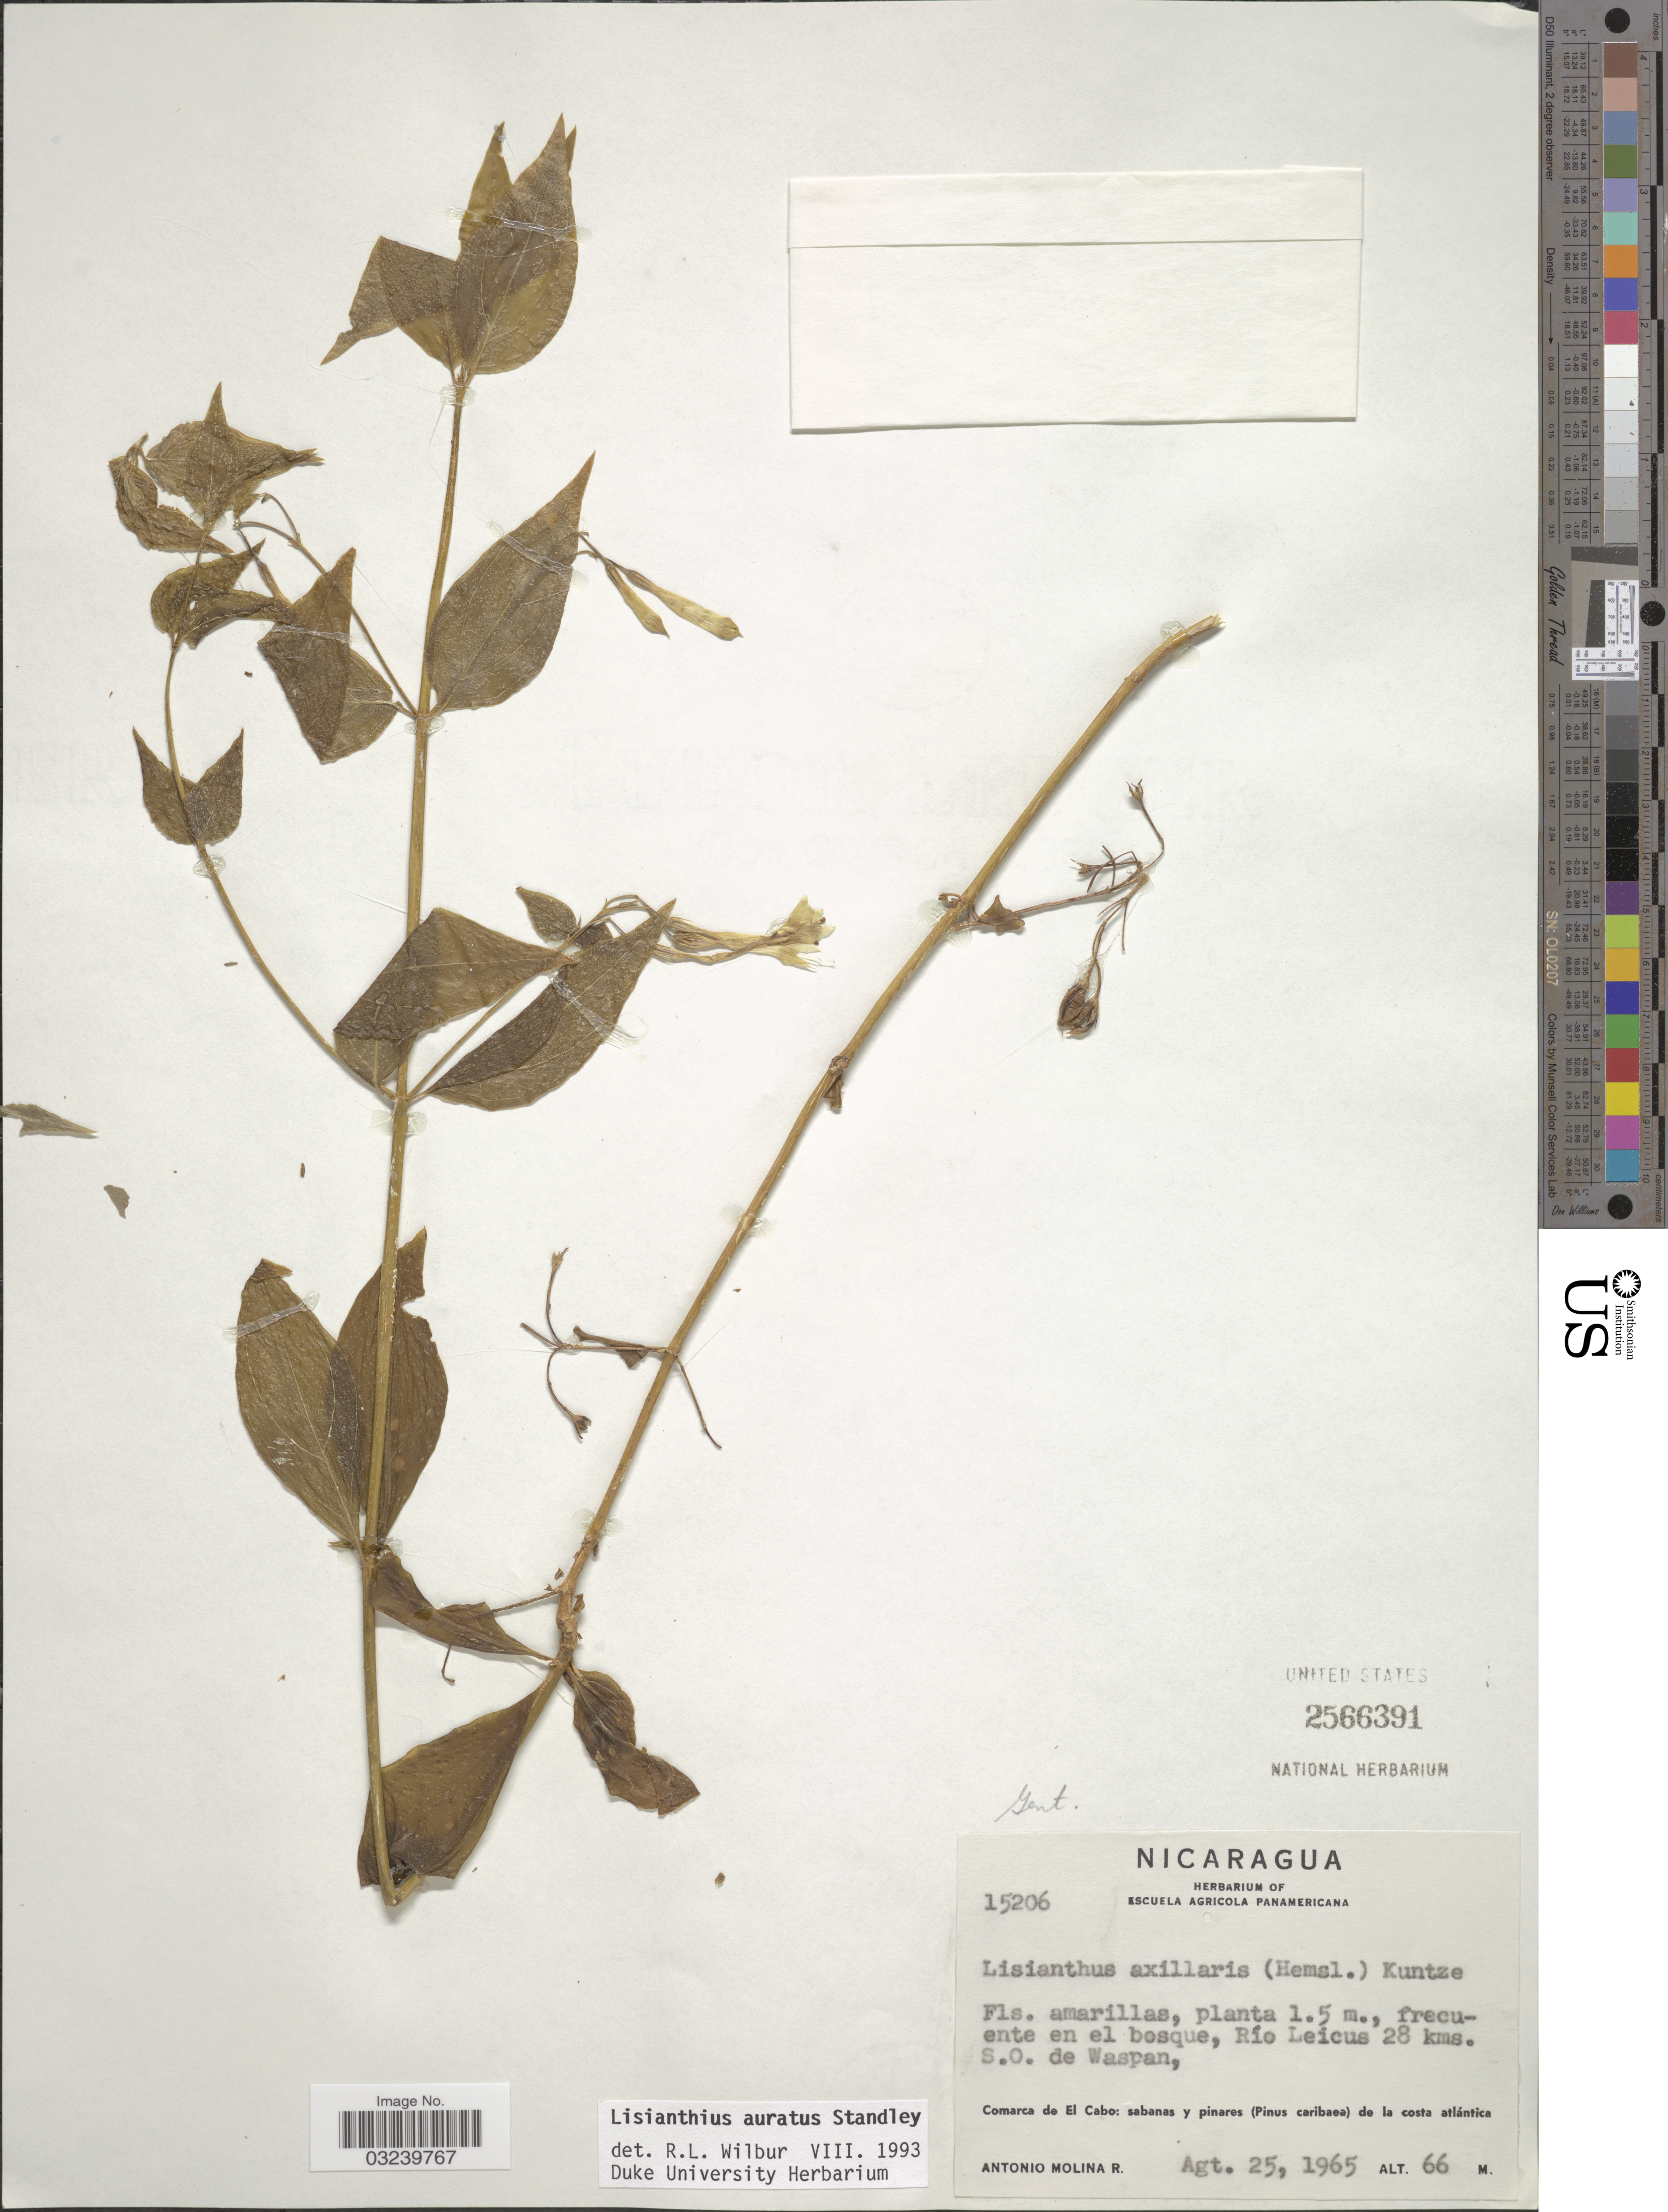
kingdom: Plantae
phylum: Tracheophyta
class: Magnoliopsida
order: Gentianales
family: Gentianaceae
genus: Lisianthius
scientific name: Lisianthius auratus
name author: Standl.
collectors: A. Molina R.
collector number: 15206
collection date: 1965-08-25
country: Nicaragua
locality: Frecuente en el bosque, Río Leicus 28 kms. S.O. de Waspan, Comarco de El Cabo: sabanas y pinares (Pinus caribaea) de la costa atlántica.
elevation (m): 66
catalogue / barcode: US 2566391